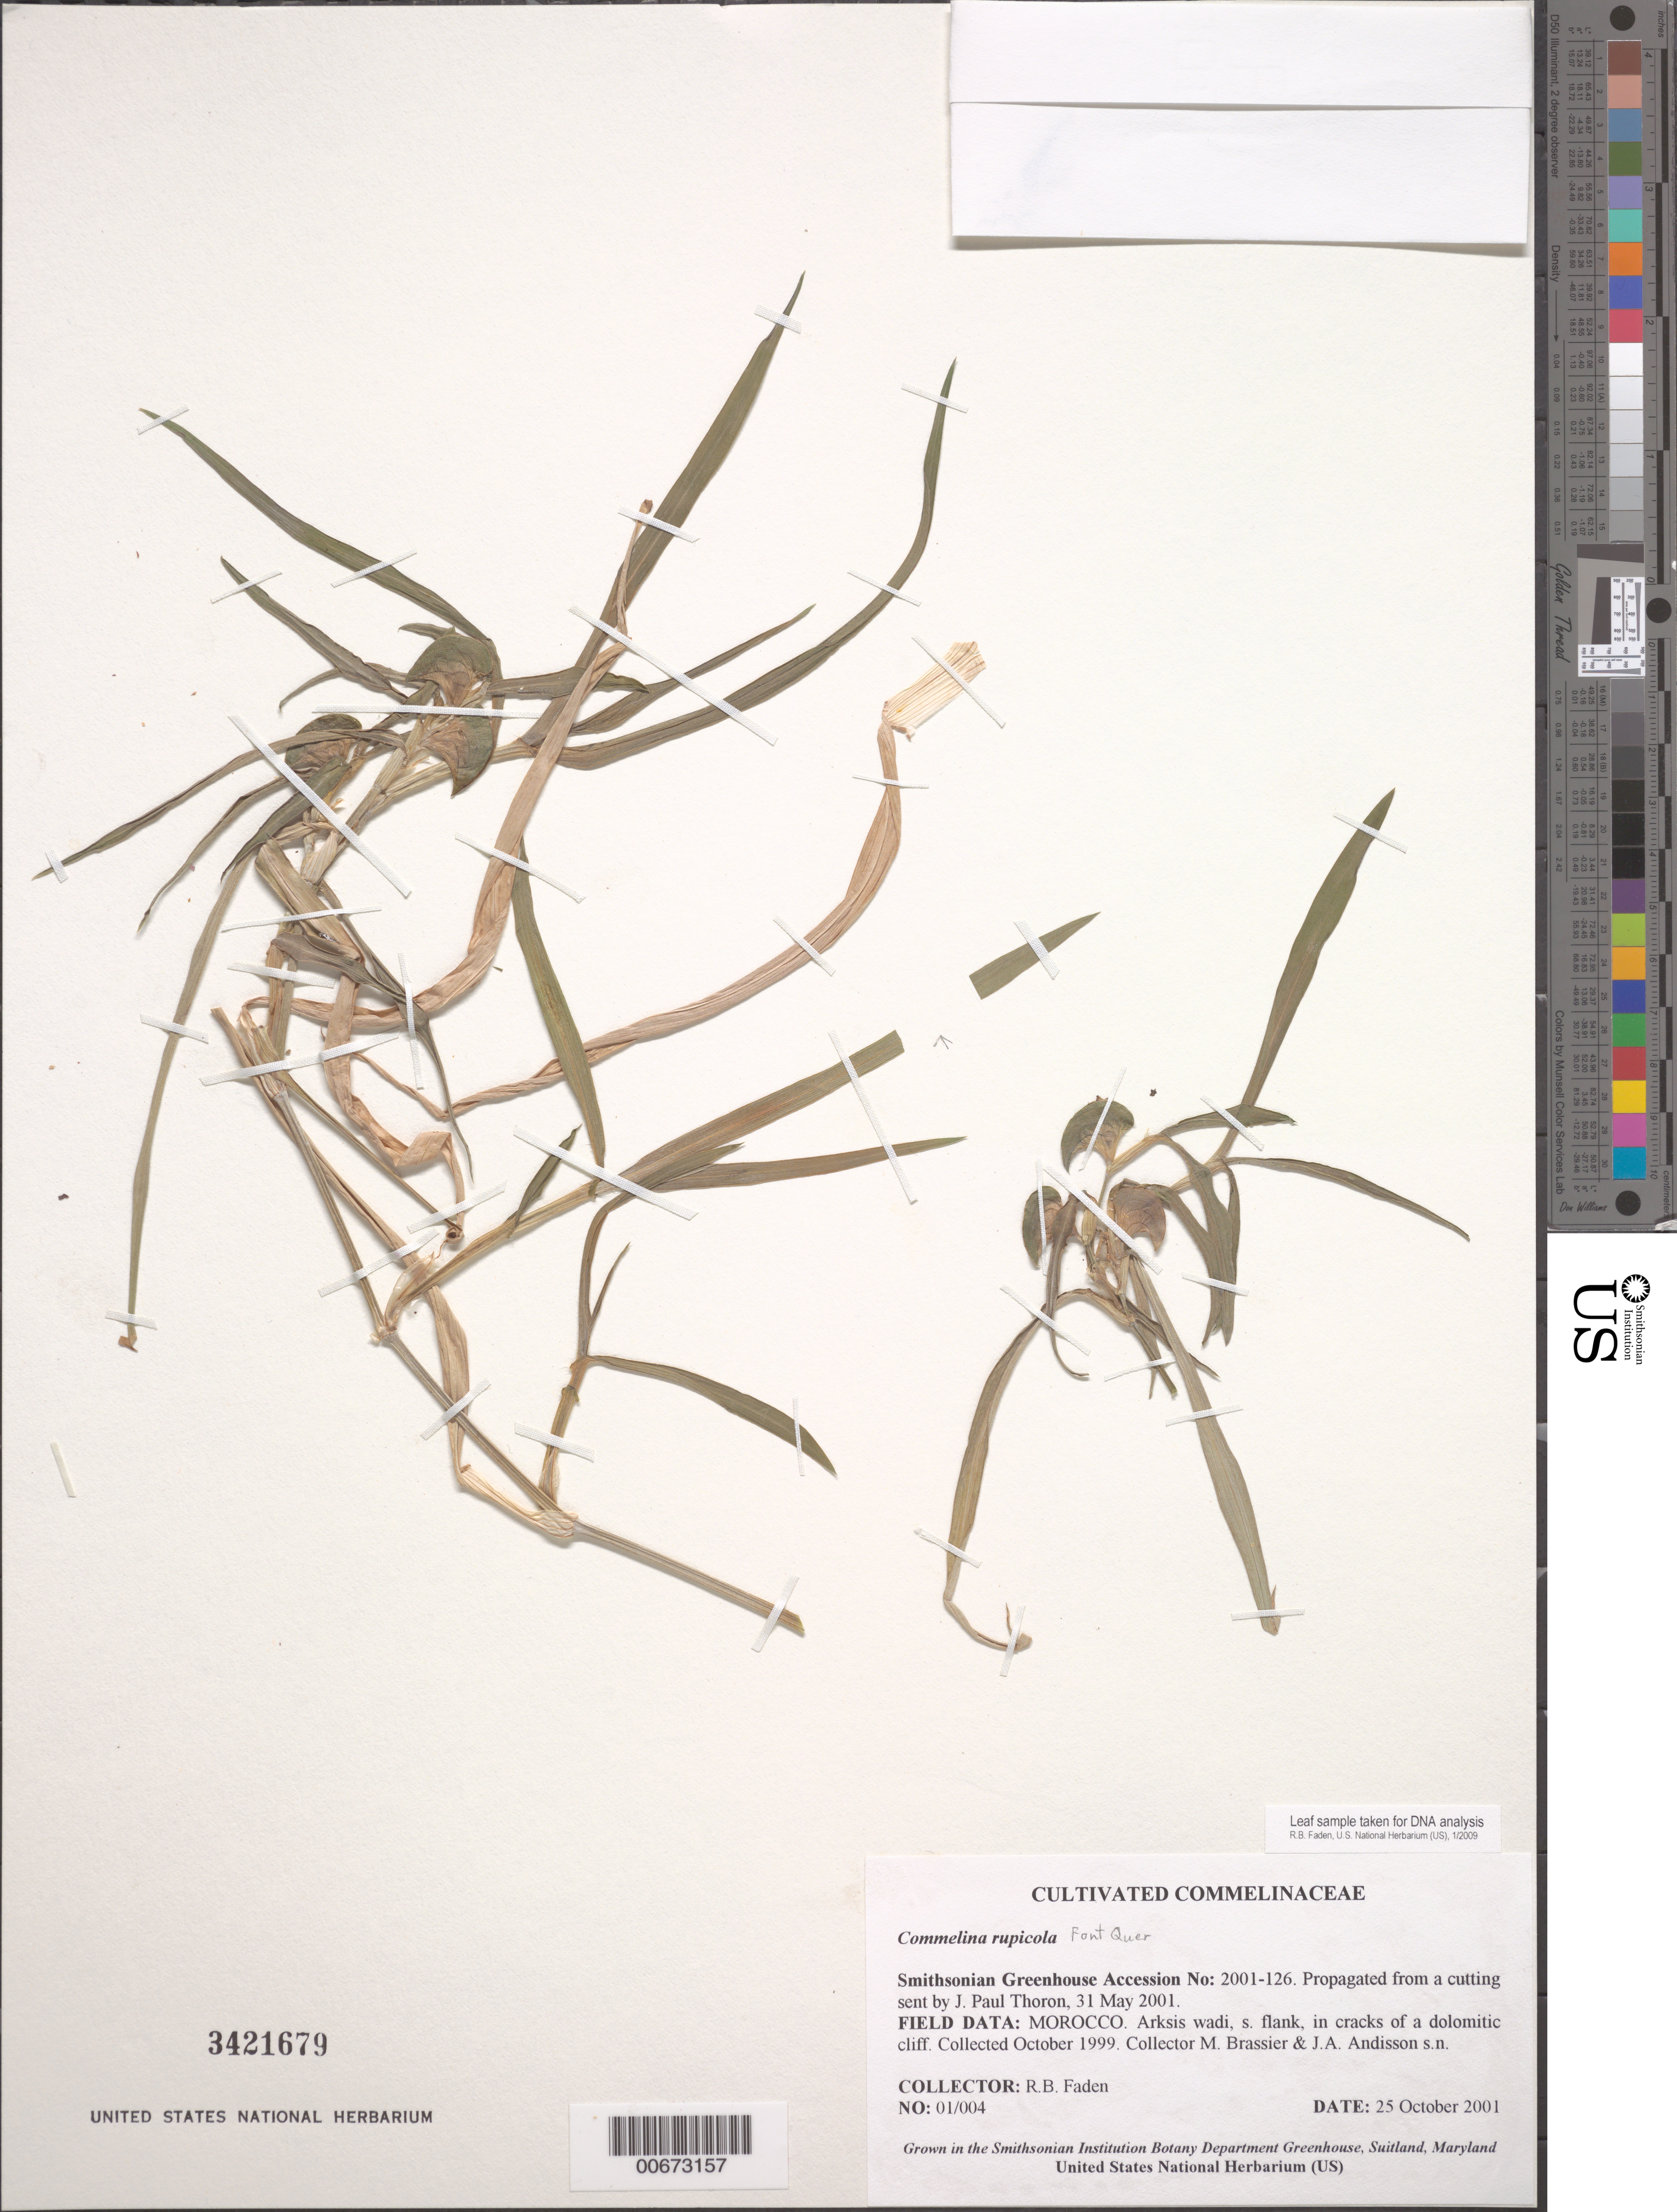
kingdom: Plantae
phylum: Tracheophyta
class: Liliopsida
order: Commelinales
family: Commelinaceae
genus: Commelina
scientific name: Commelina rupicola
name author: Font Quer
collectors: R. B. Faden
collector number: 01/004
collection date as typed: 25 Oct 2001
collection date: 2001-10-25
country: United States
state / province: Maryland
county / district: Prince George's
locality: Smithsonian Greenhouse.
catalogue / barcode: US 3421679